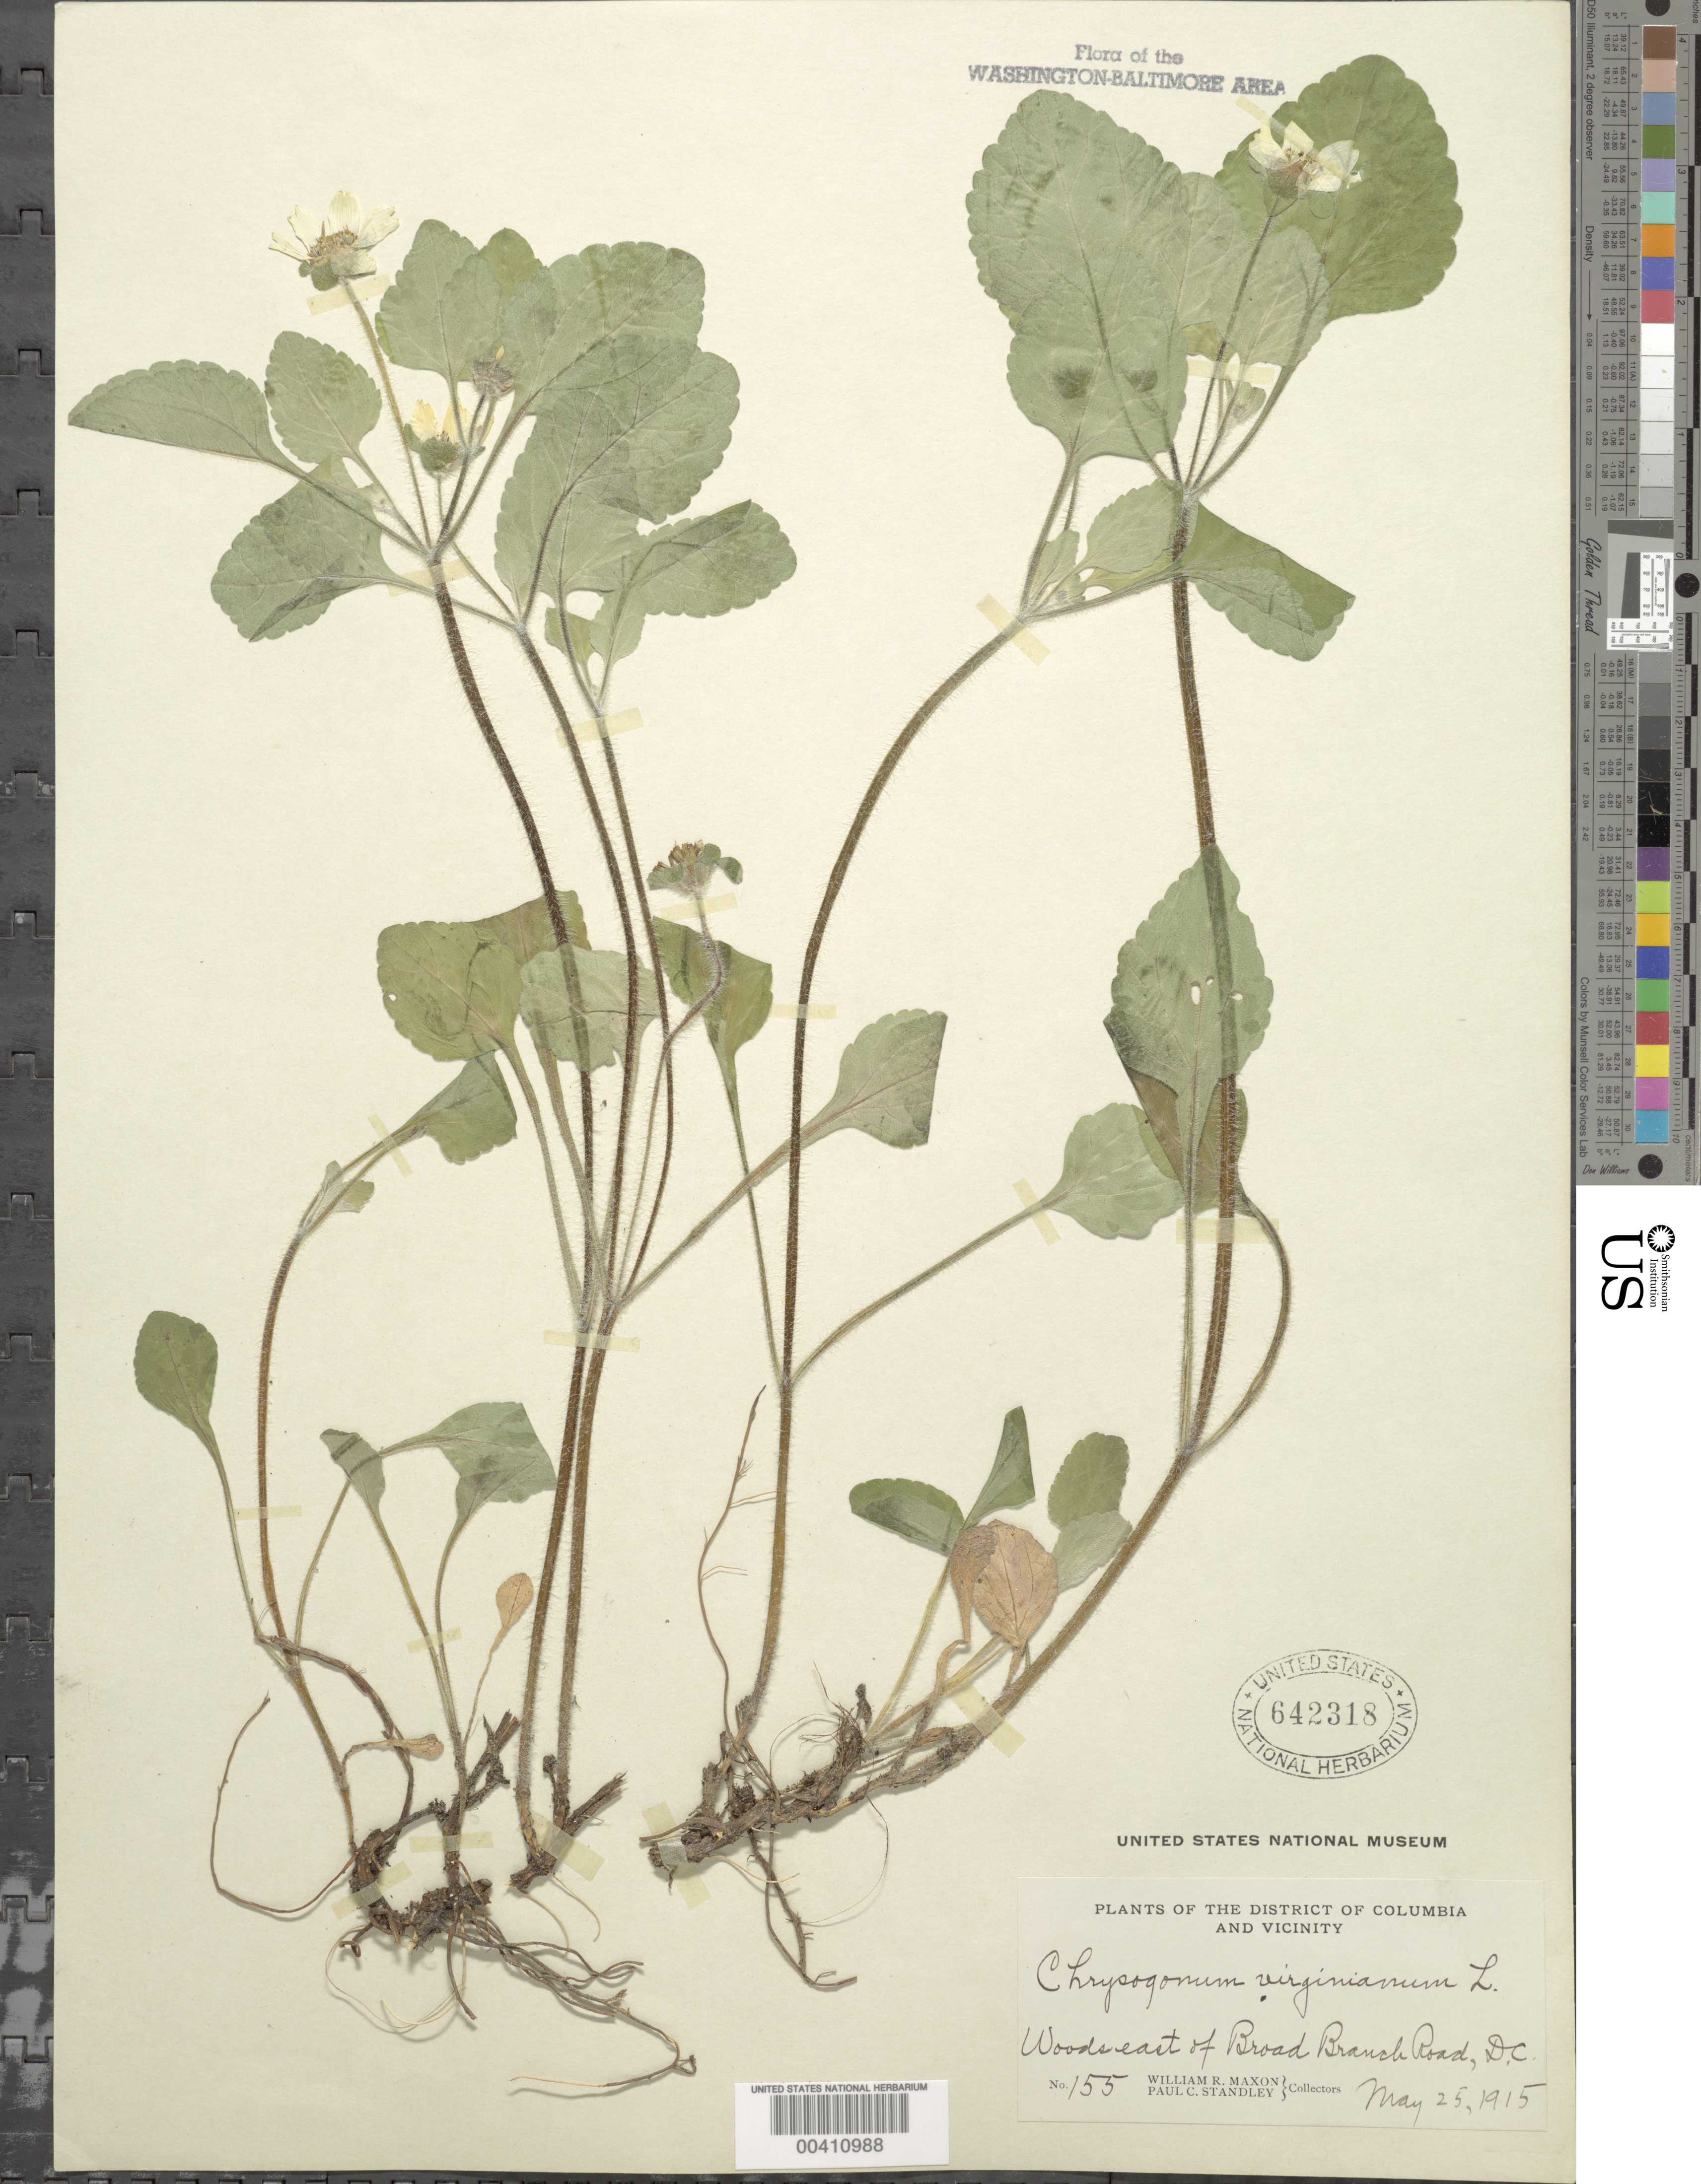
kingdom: Plantae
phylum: Tracheophyta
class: Magnoliopsida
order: Asterales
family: Asteraceae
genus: Chrysogonum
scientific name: Chrysogonum virginianum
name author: L.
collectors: W. R. Maxon & P. C. Standley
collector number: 155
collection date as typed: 25 May 1915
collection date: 1915-05-25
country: United States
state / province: District of Columbia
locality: East of Broad Branch Rd. Rock Creek Park & vicinity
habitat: Woods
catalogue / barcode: US 642318